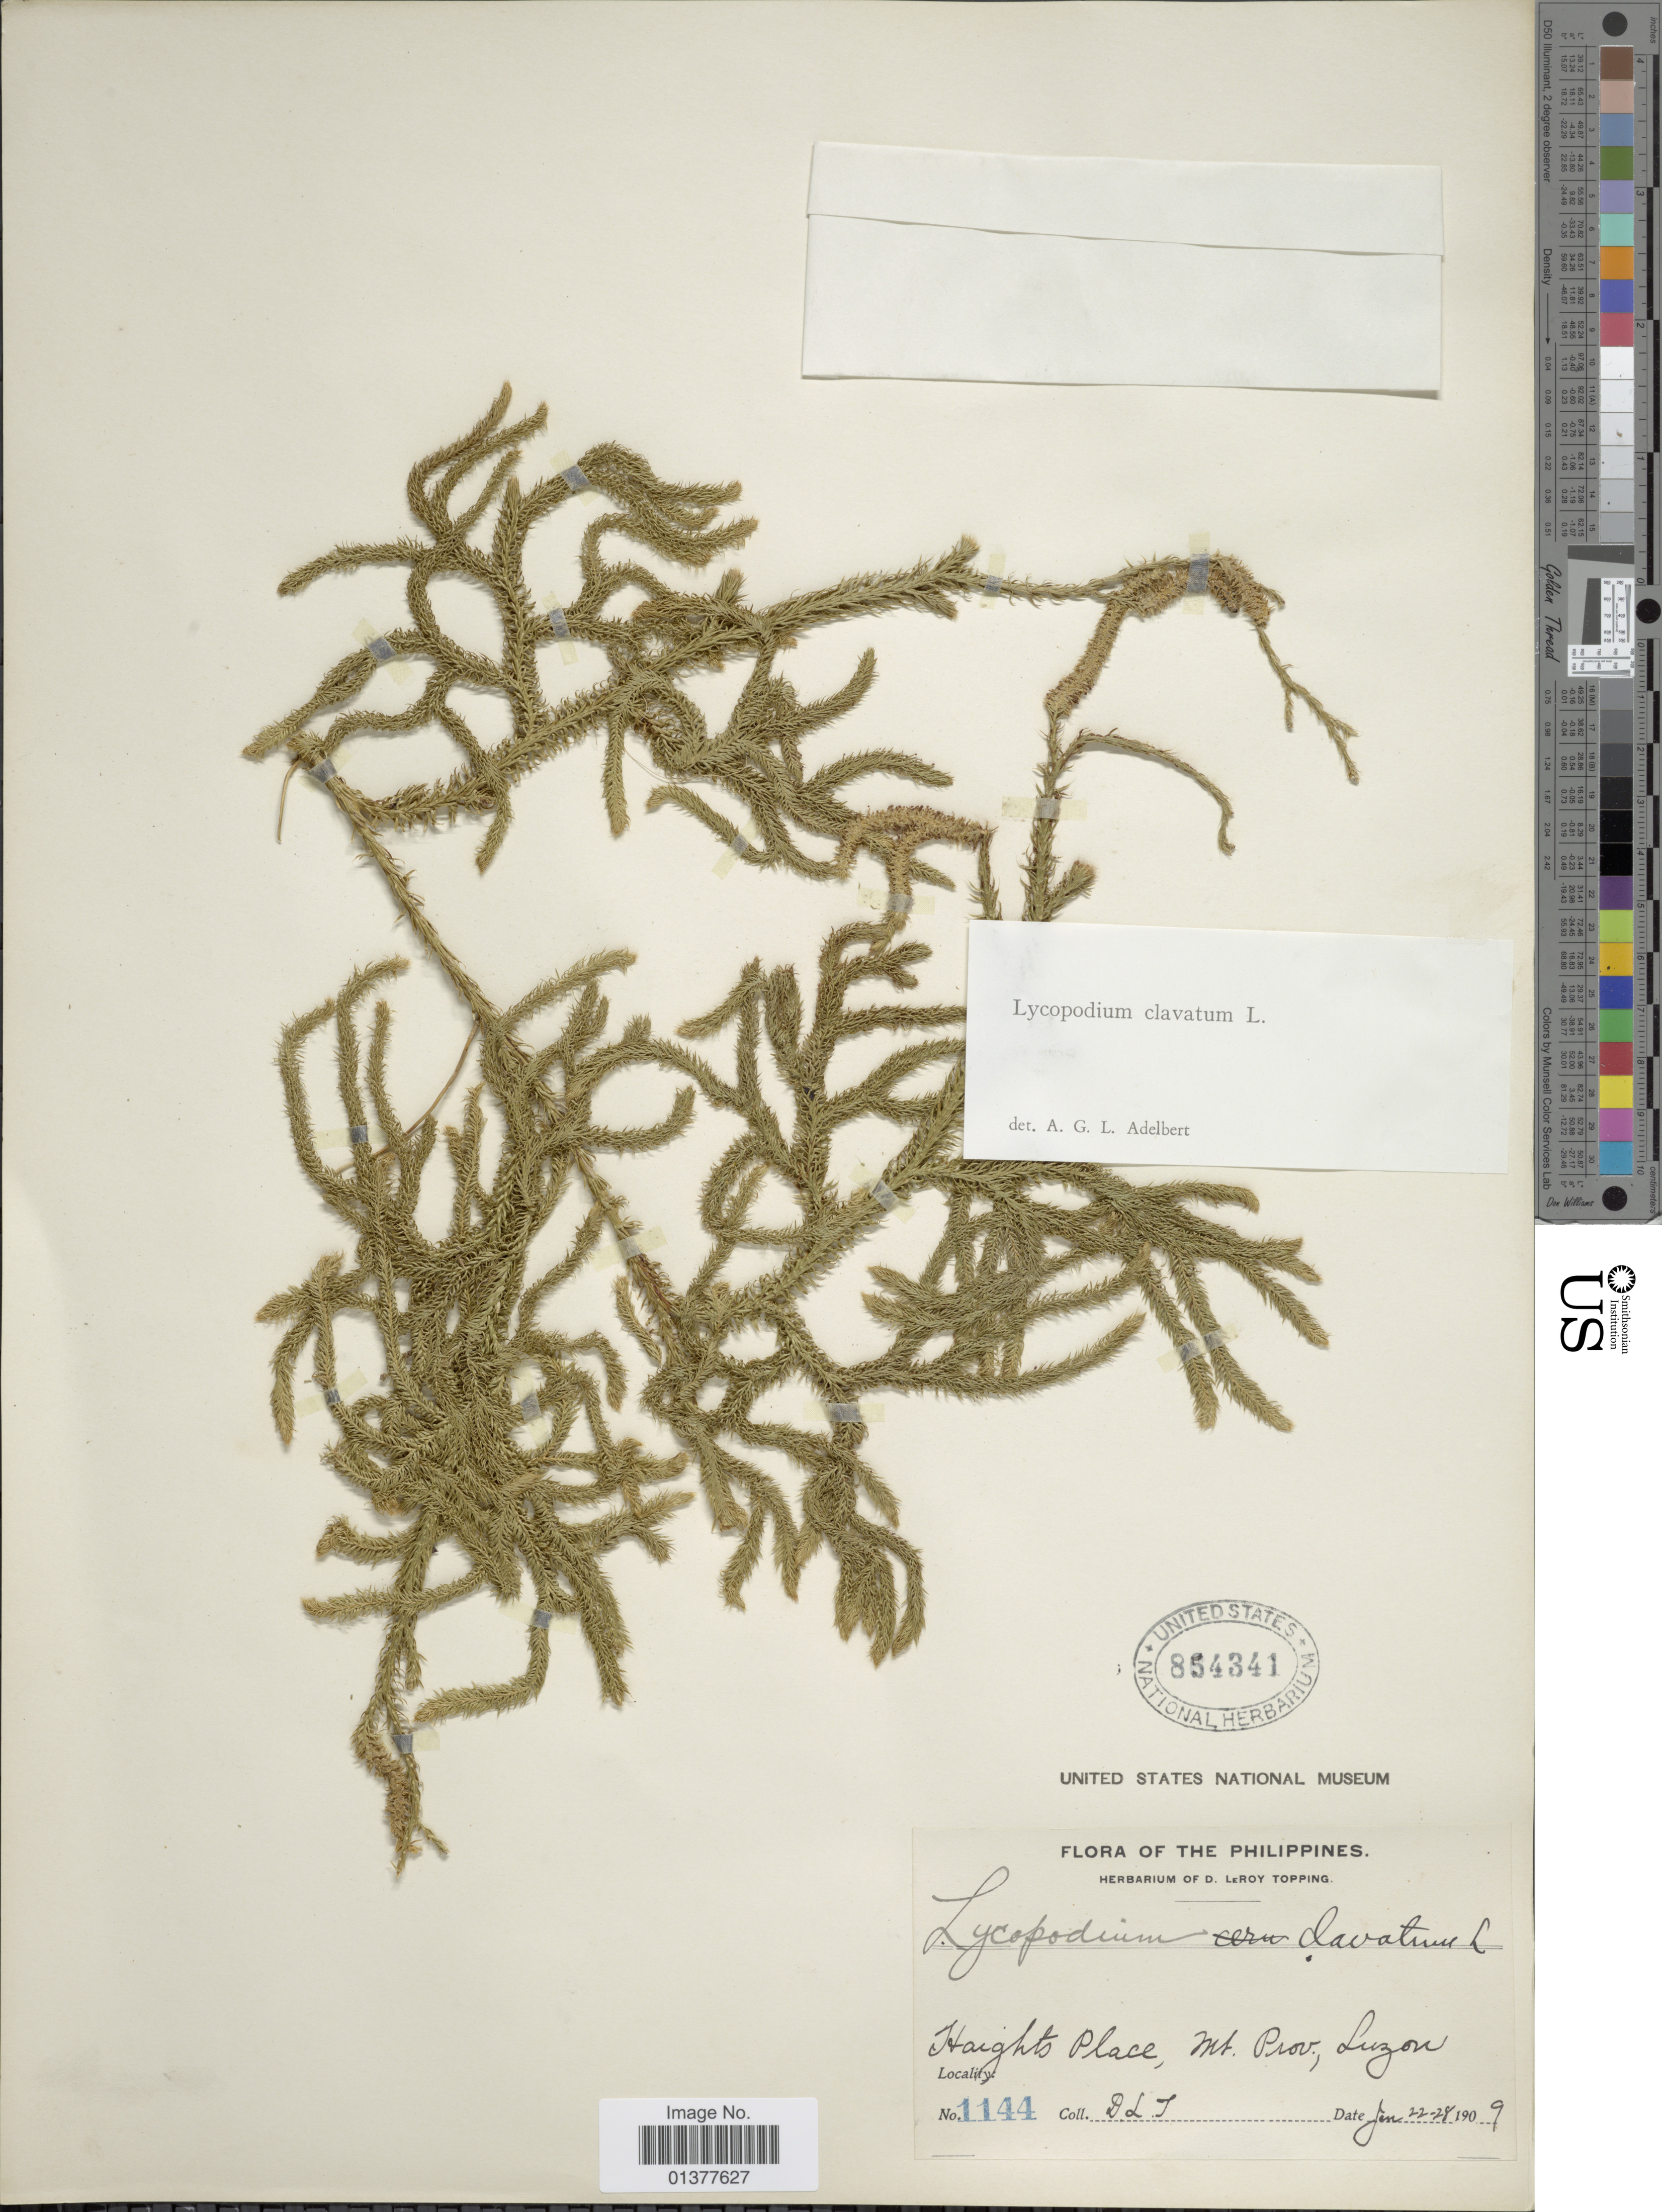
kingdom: Plantae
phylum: Tracheophyta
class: Lycopodiopsida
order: Lycopodiales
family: Lycopodiaceae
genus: Lycopodium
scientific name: Lycopodium clavatum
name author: L.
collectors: D. L. Topping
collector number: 1144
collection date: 1909-06-22/1909-06-29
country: Philippines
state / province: Central Luzon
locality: Haights place, mt. Prov. Luzon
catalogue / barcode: US 854341